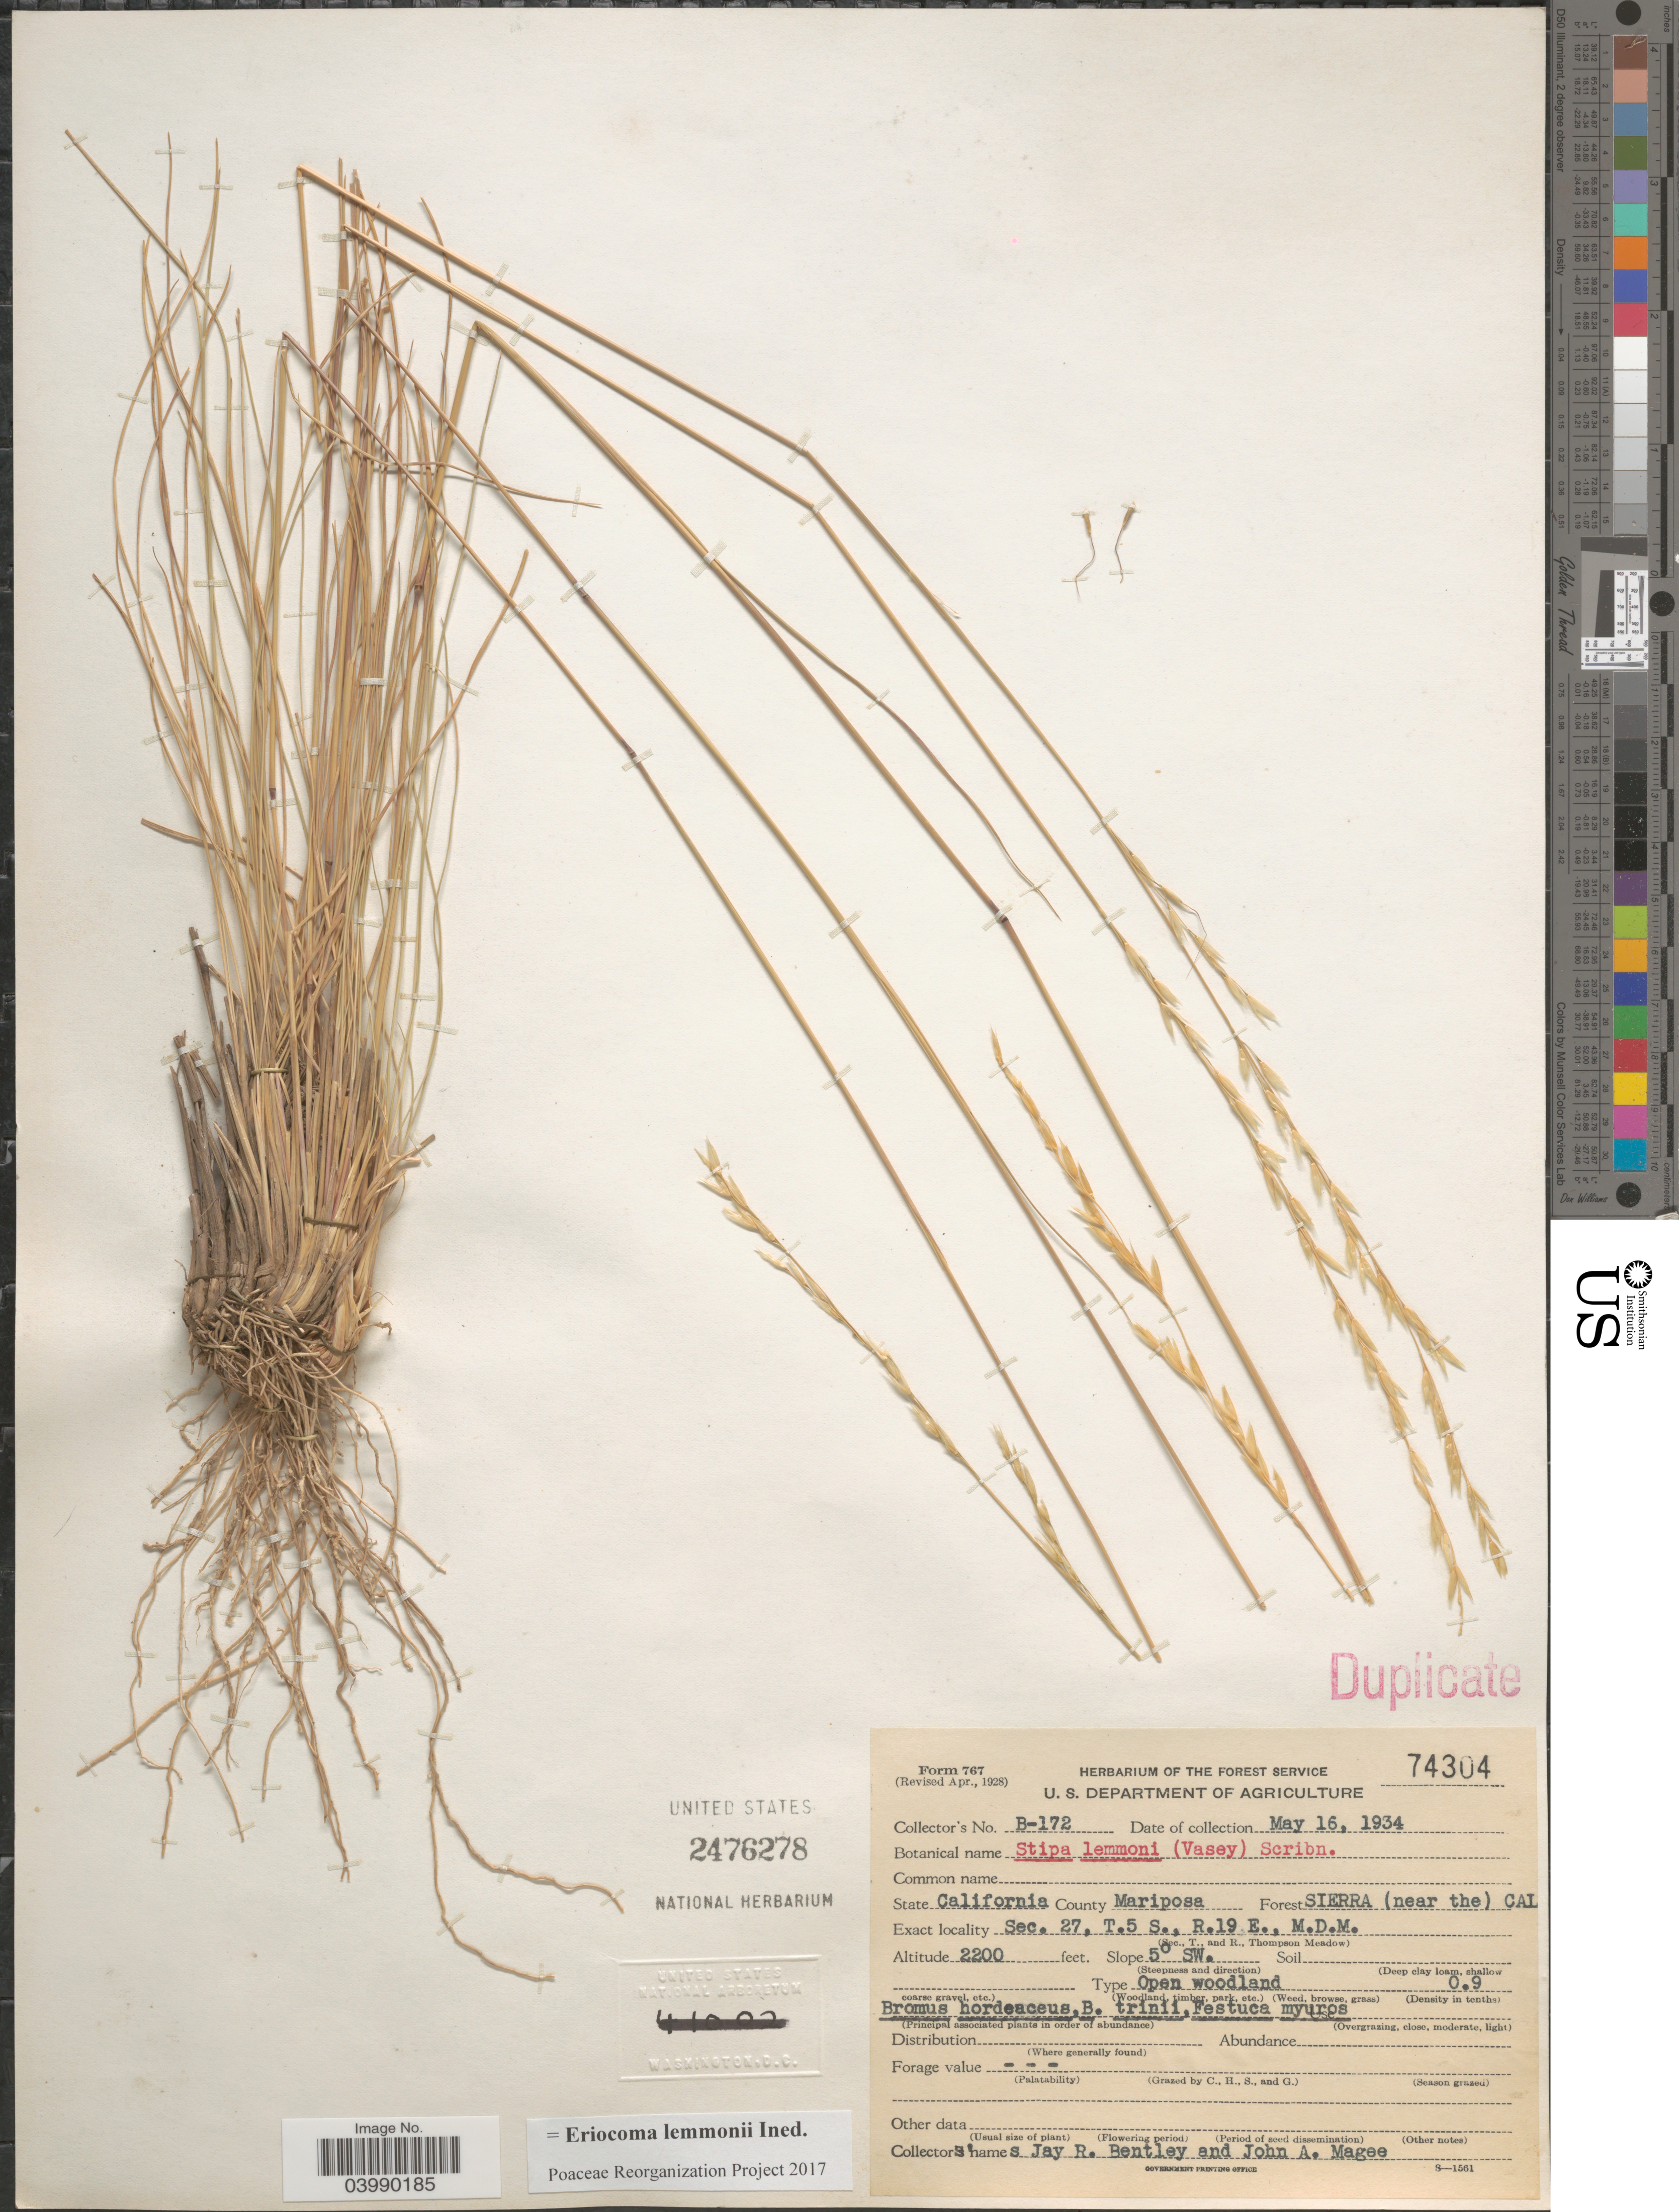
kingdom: Plantae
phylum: Tracheophyta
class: Liliopsida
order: Poales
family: Poaceae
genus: Eriocoma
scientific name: Eriocoma lemmonii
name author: (Vasey) Romasch.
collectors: J. Bentley & J. Magee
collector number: B-172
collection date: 1934-05-16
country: United States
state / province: California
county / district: Mariposa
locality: County Mariposa. Forest Sierra (near the) Cal. Sec. 27, T.5 S., R.19 E., M.D.M. Slope 5º SW.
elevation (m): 671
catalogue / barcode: US 2476278